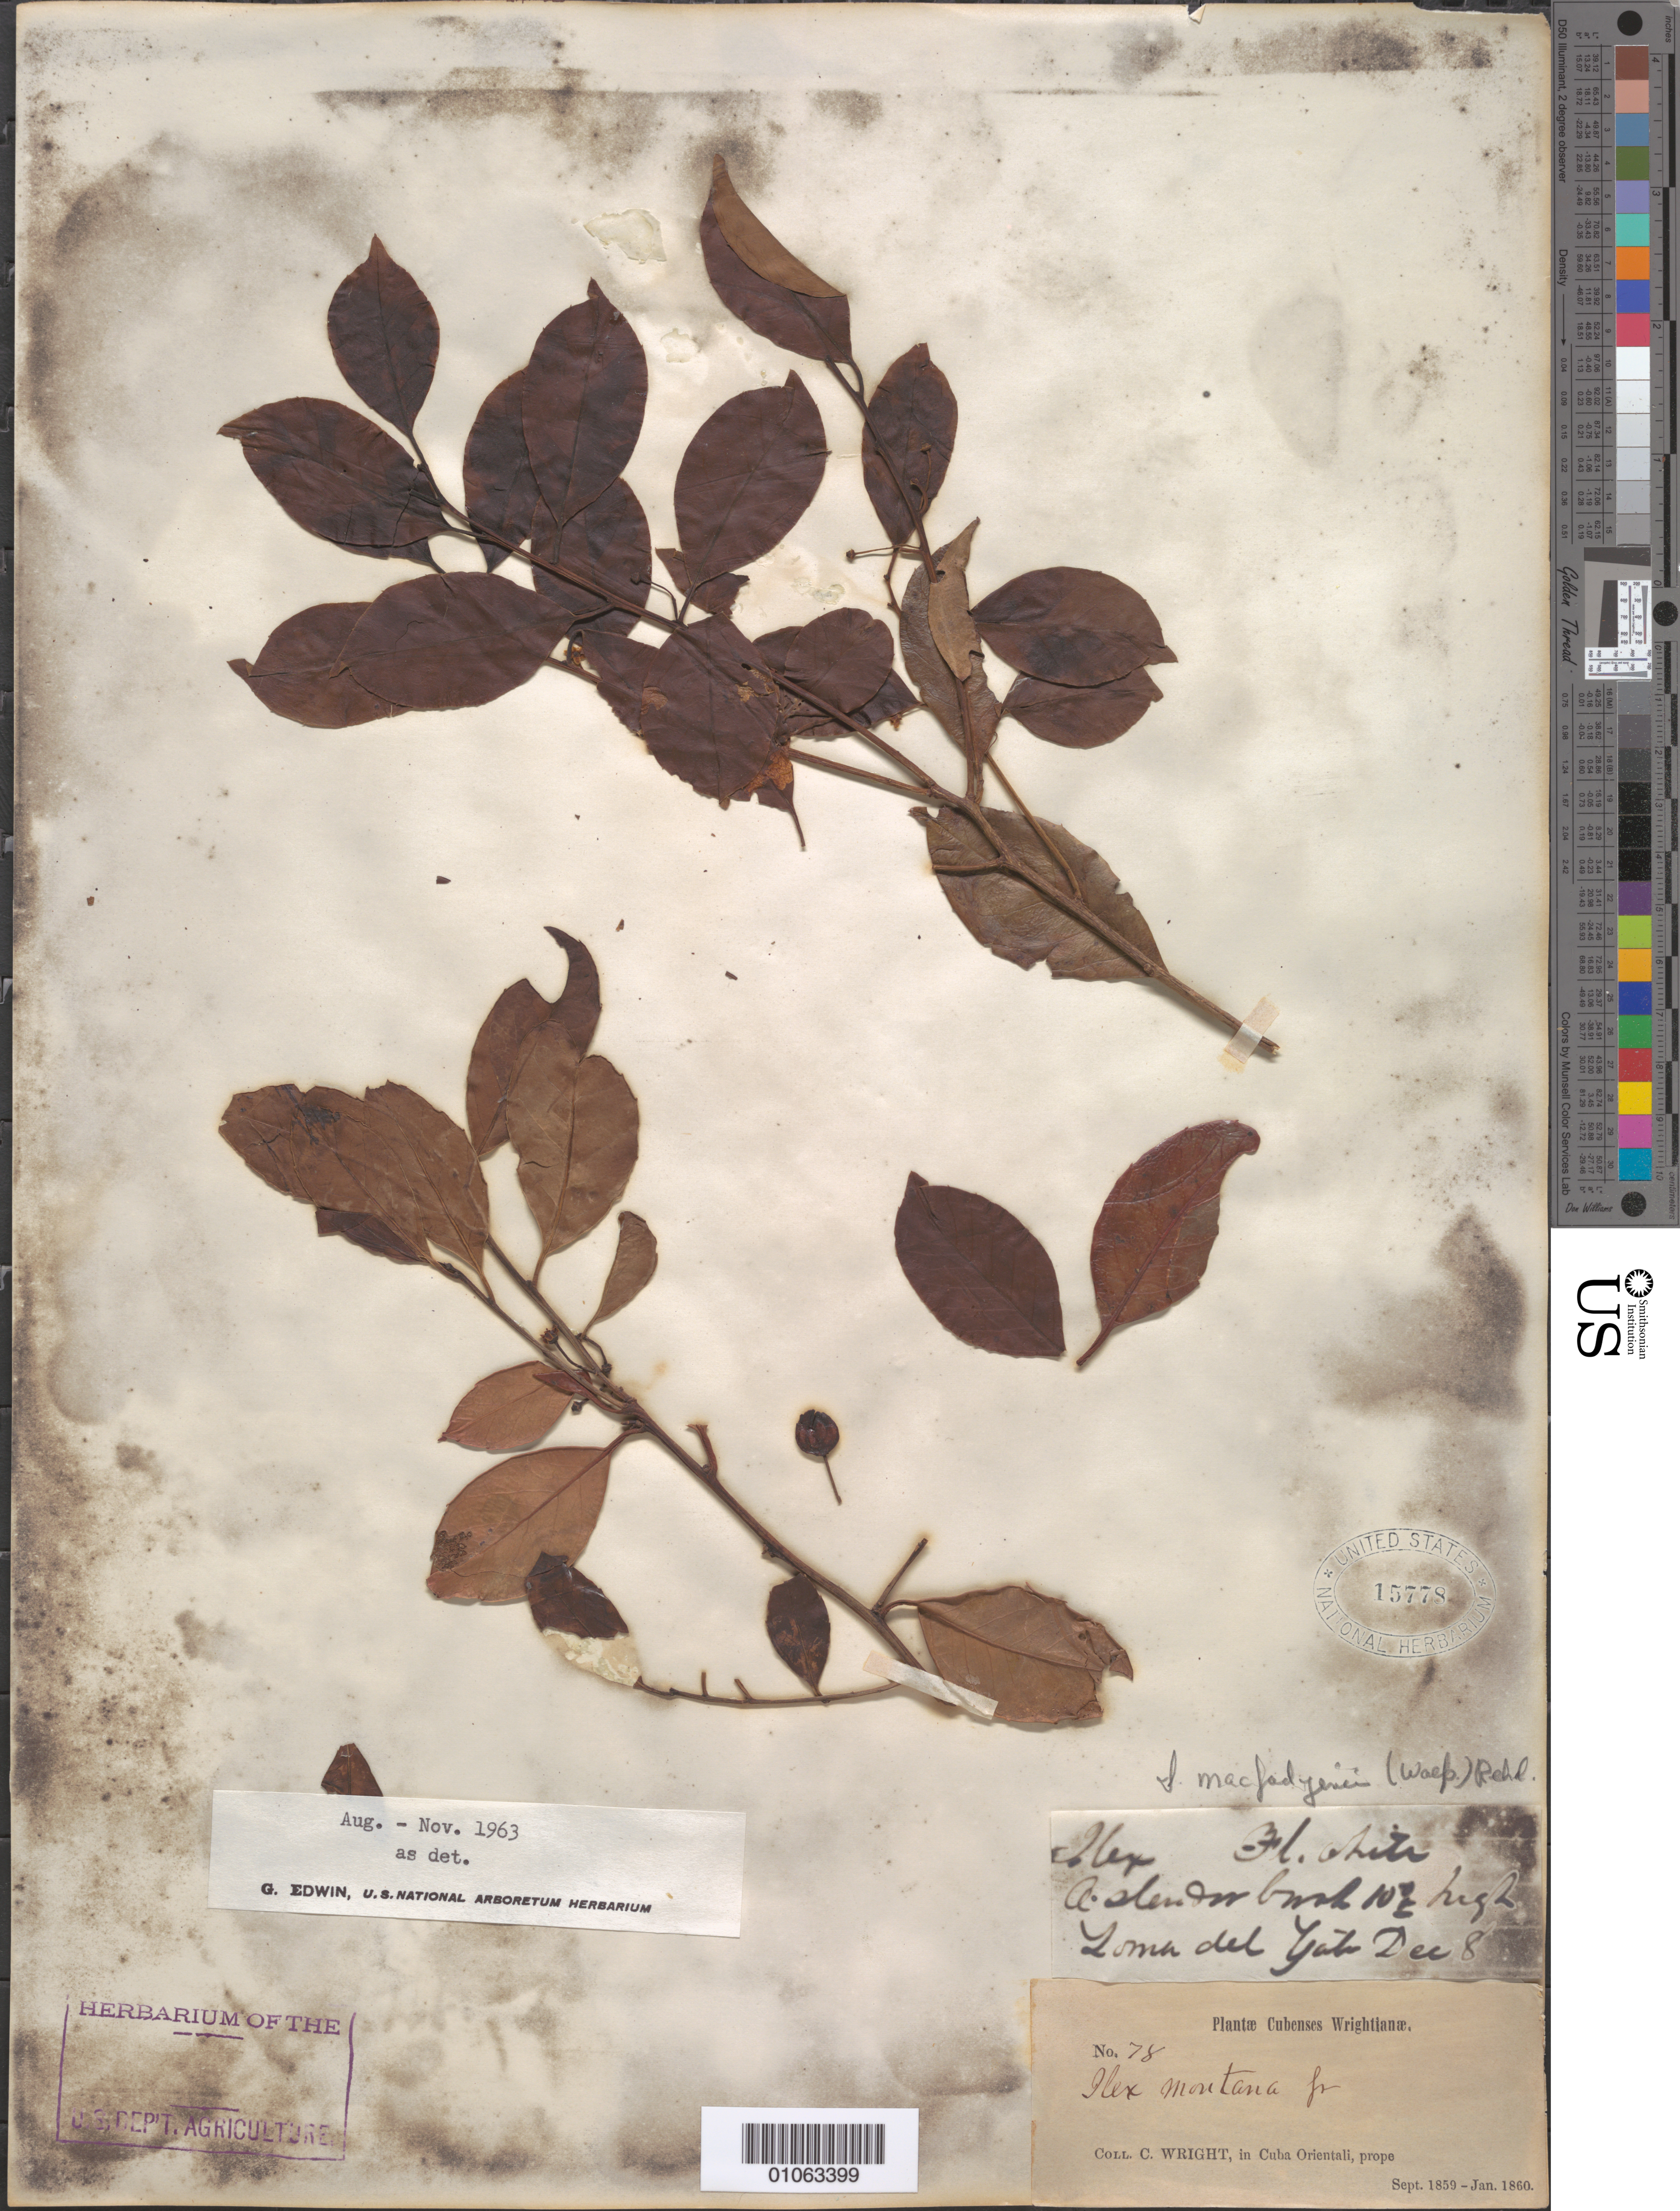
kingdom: Plantae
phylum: Tracheophyta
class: Magnoliopsida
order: Aquifoliales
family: Aquifoliaceae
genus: Ilex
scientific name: Ilex macfadyenii var. macfadyenii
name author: (Walp.) Rehder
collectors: C. Wright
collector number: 78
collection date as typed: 01 Sep 1859 to 31 Jan 1960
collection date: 1859-09-01/1960-01-31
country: Cuba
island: Cuba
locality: Oriente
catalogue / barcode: US 15778